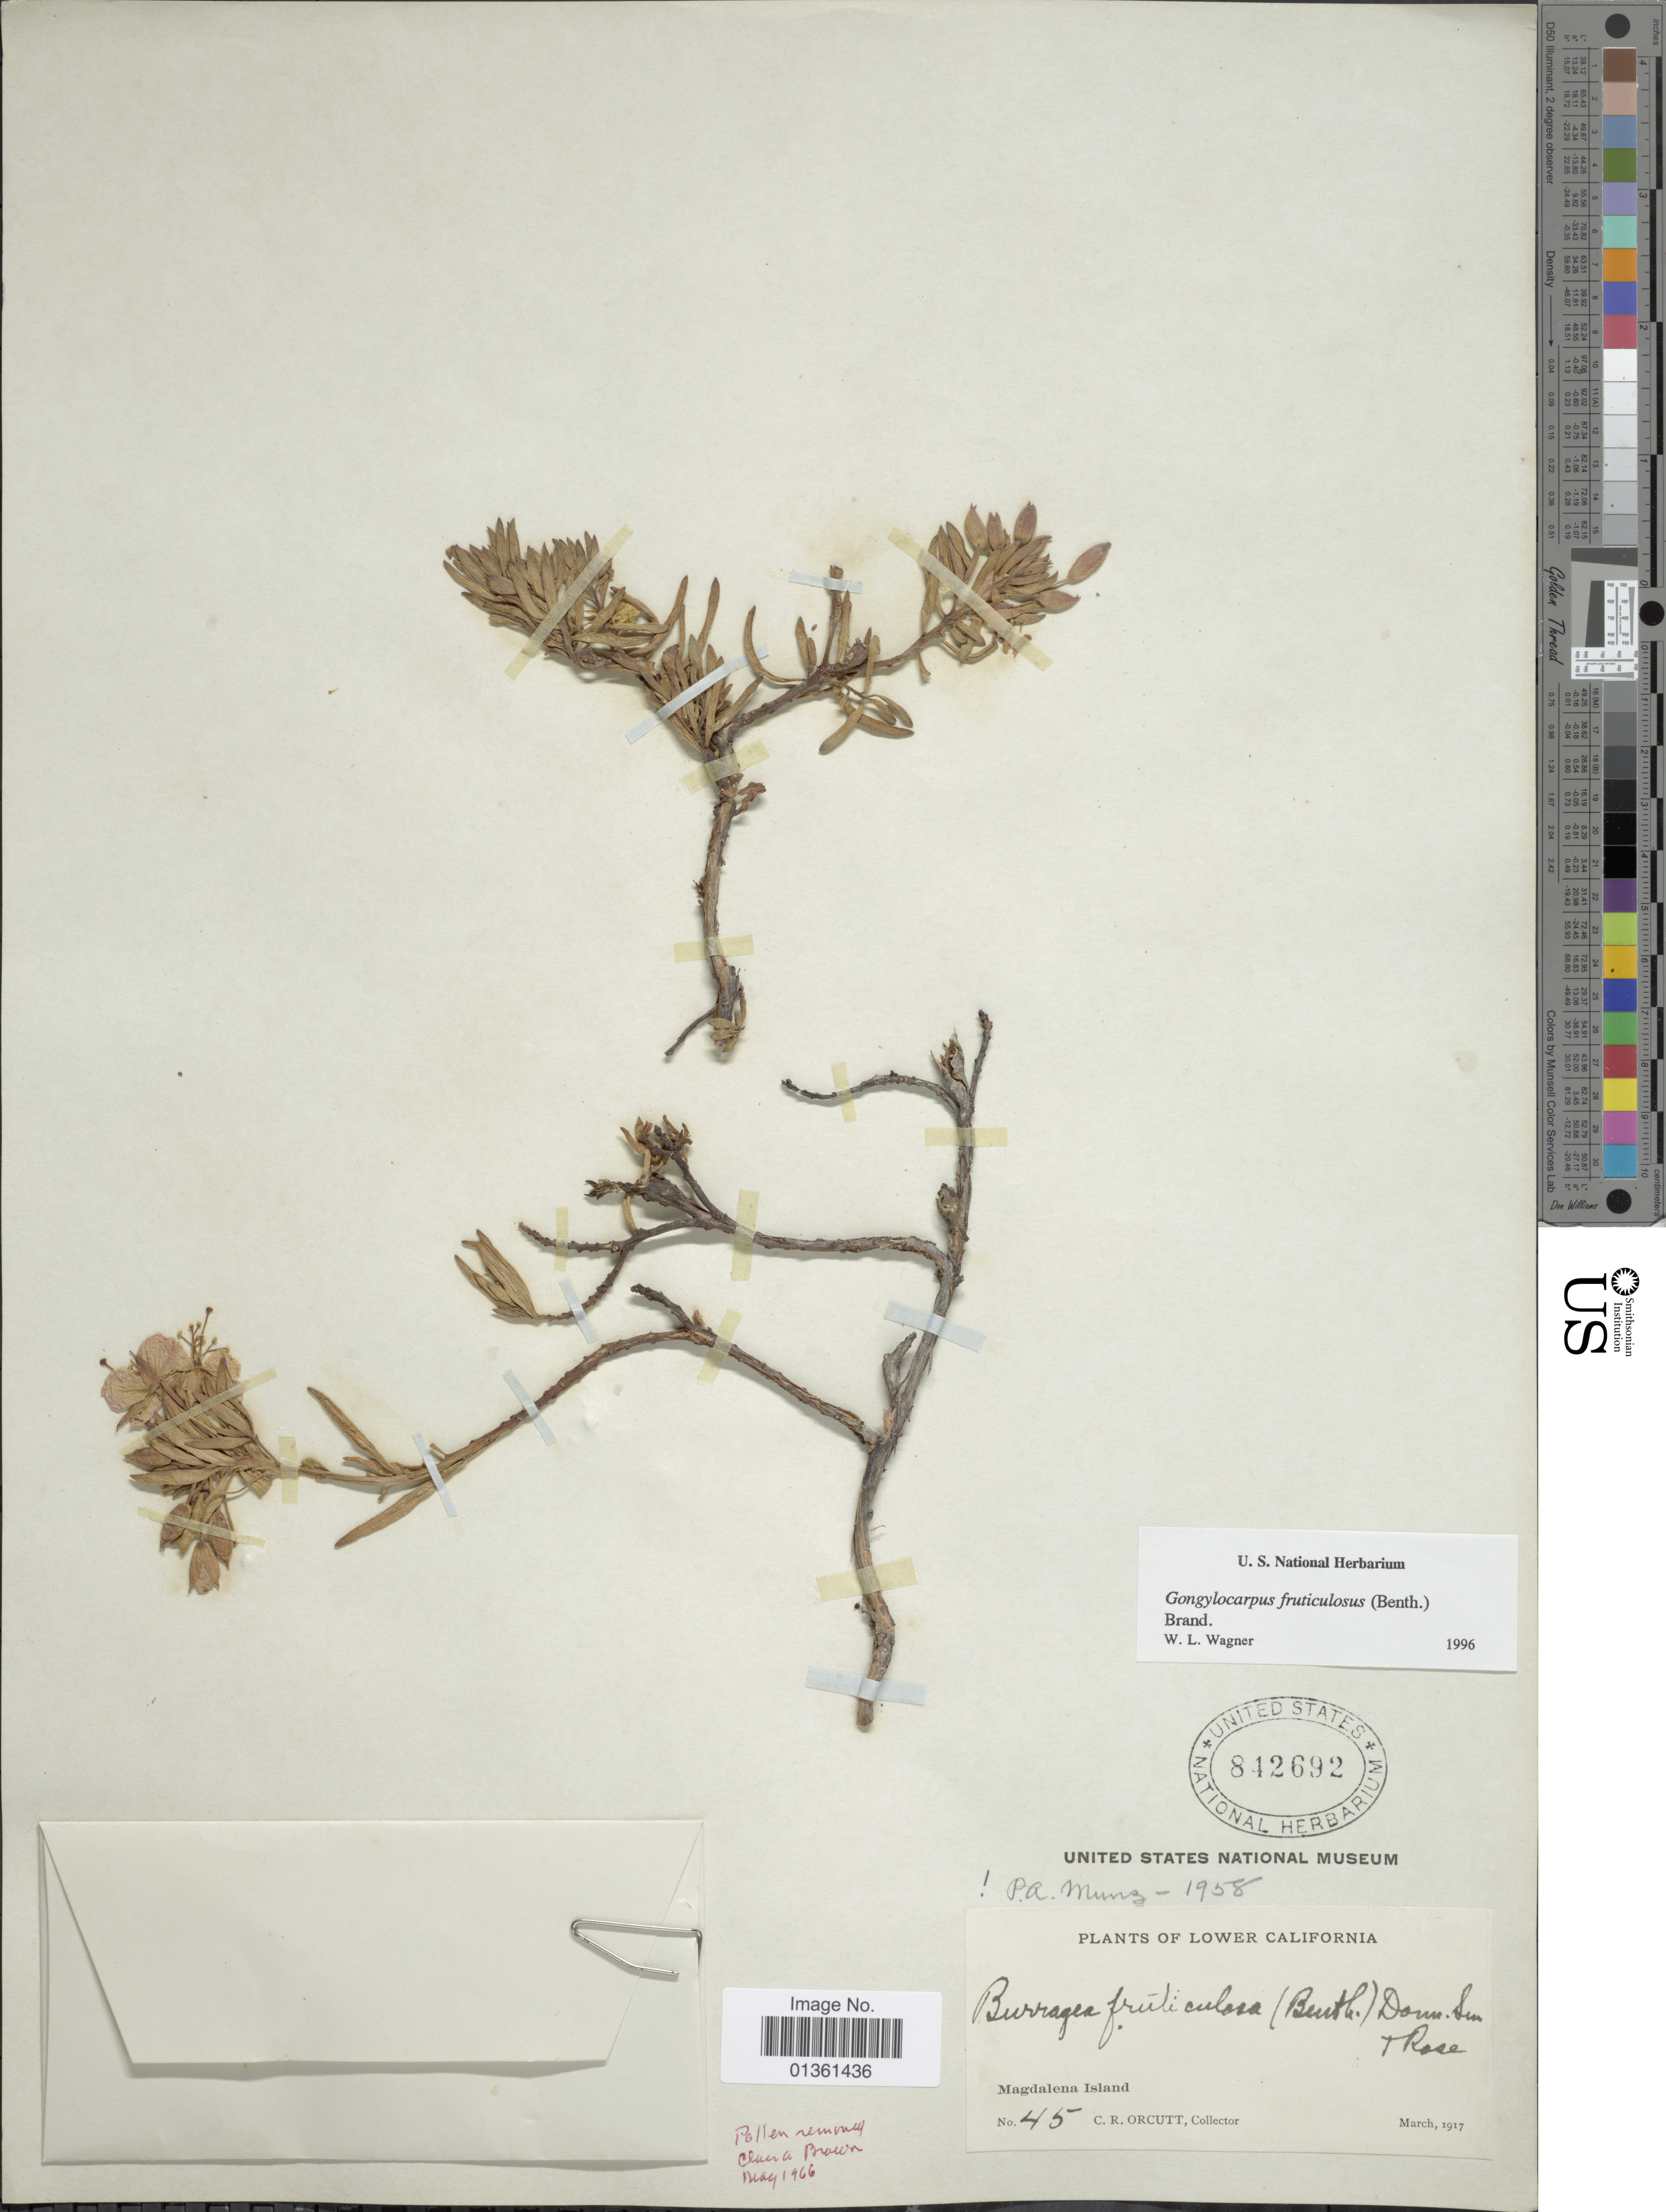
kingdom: Plantae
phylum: Tracheophyta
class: Magnoliopsida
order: Myrtales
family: Onagraceae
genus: Gongylocarpus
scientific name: Gongylocarpus fruticulosus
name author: (Benth.) K. Brandegee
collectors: C. R. Orcutt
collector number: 45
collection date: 1917-03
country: Mexico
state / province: Baja California Sur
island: Magdalena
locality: Lower California. Magdalena Island.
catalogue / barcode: US 842692